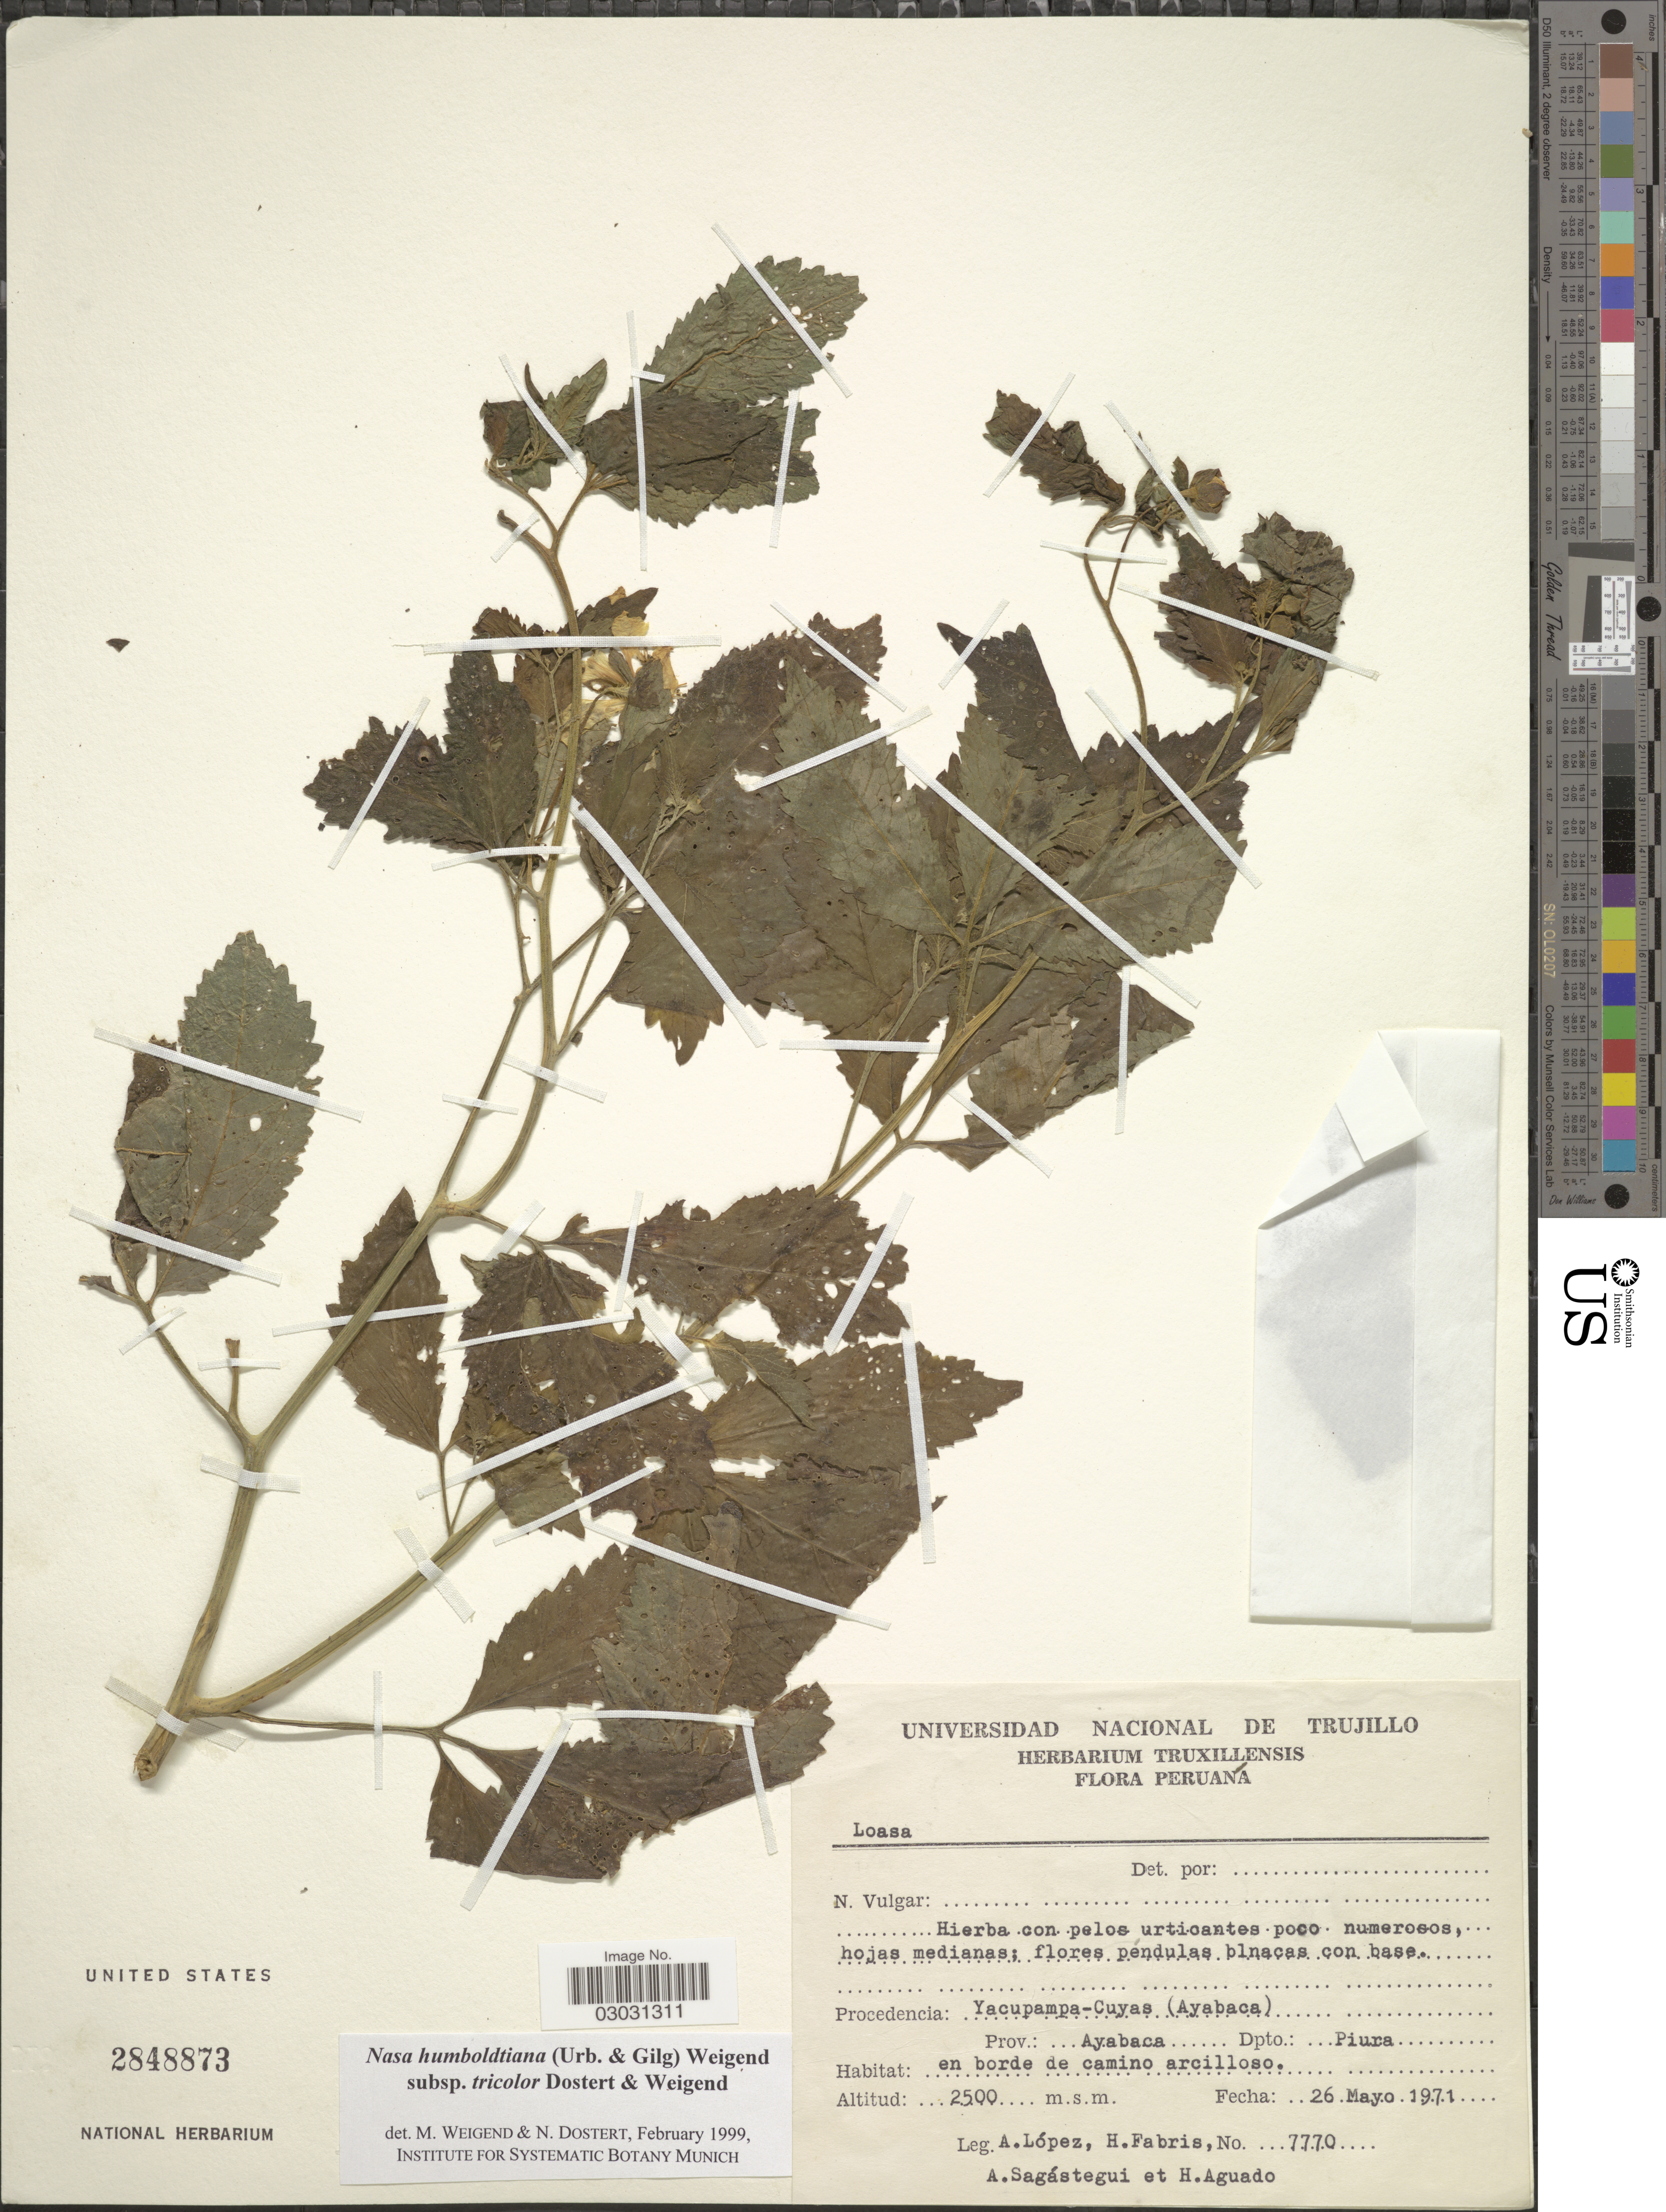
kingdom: Plantae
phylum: Tracheophyta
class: Magnoliopsida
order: Cornales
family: Loasaceae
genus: Nasa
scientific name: Nasa humboldtiana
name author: (Urb. & Gilg) Wiegand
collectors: N. López A., H. Fabris, A. Sagastegui & H. Aguado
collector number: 770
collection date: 1971-05-26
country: Peru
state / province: Piura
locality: Yacupampa-Cuyas (Ayabaca), Prov. Ayabaca, Dpto. Piura.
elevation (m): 2500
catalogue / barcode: US 2848873